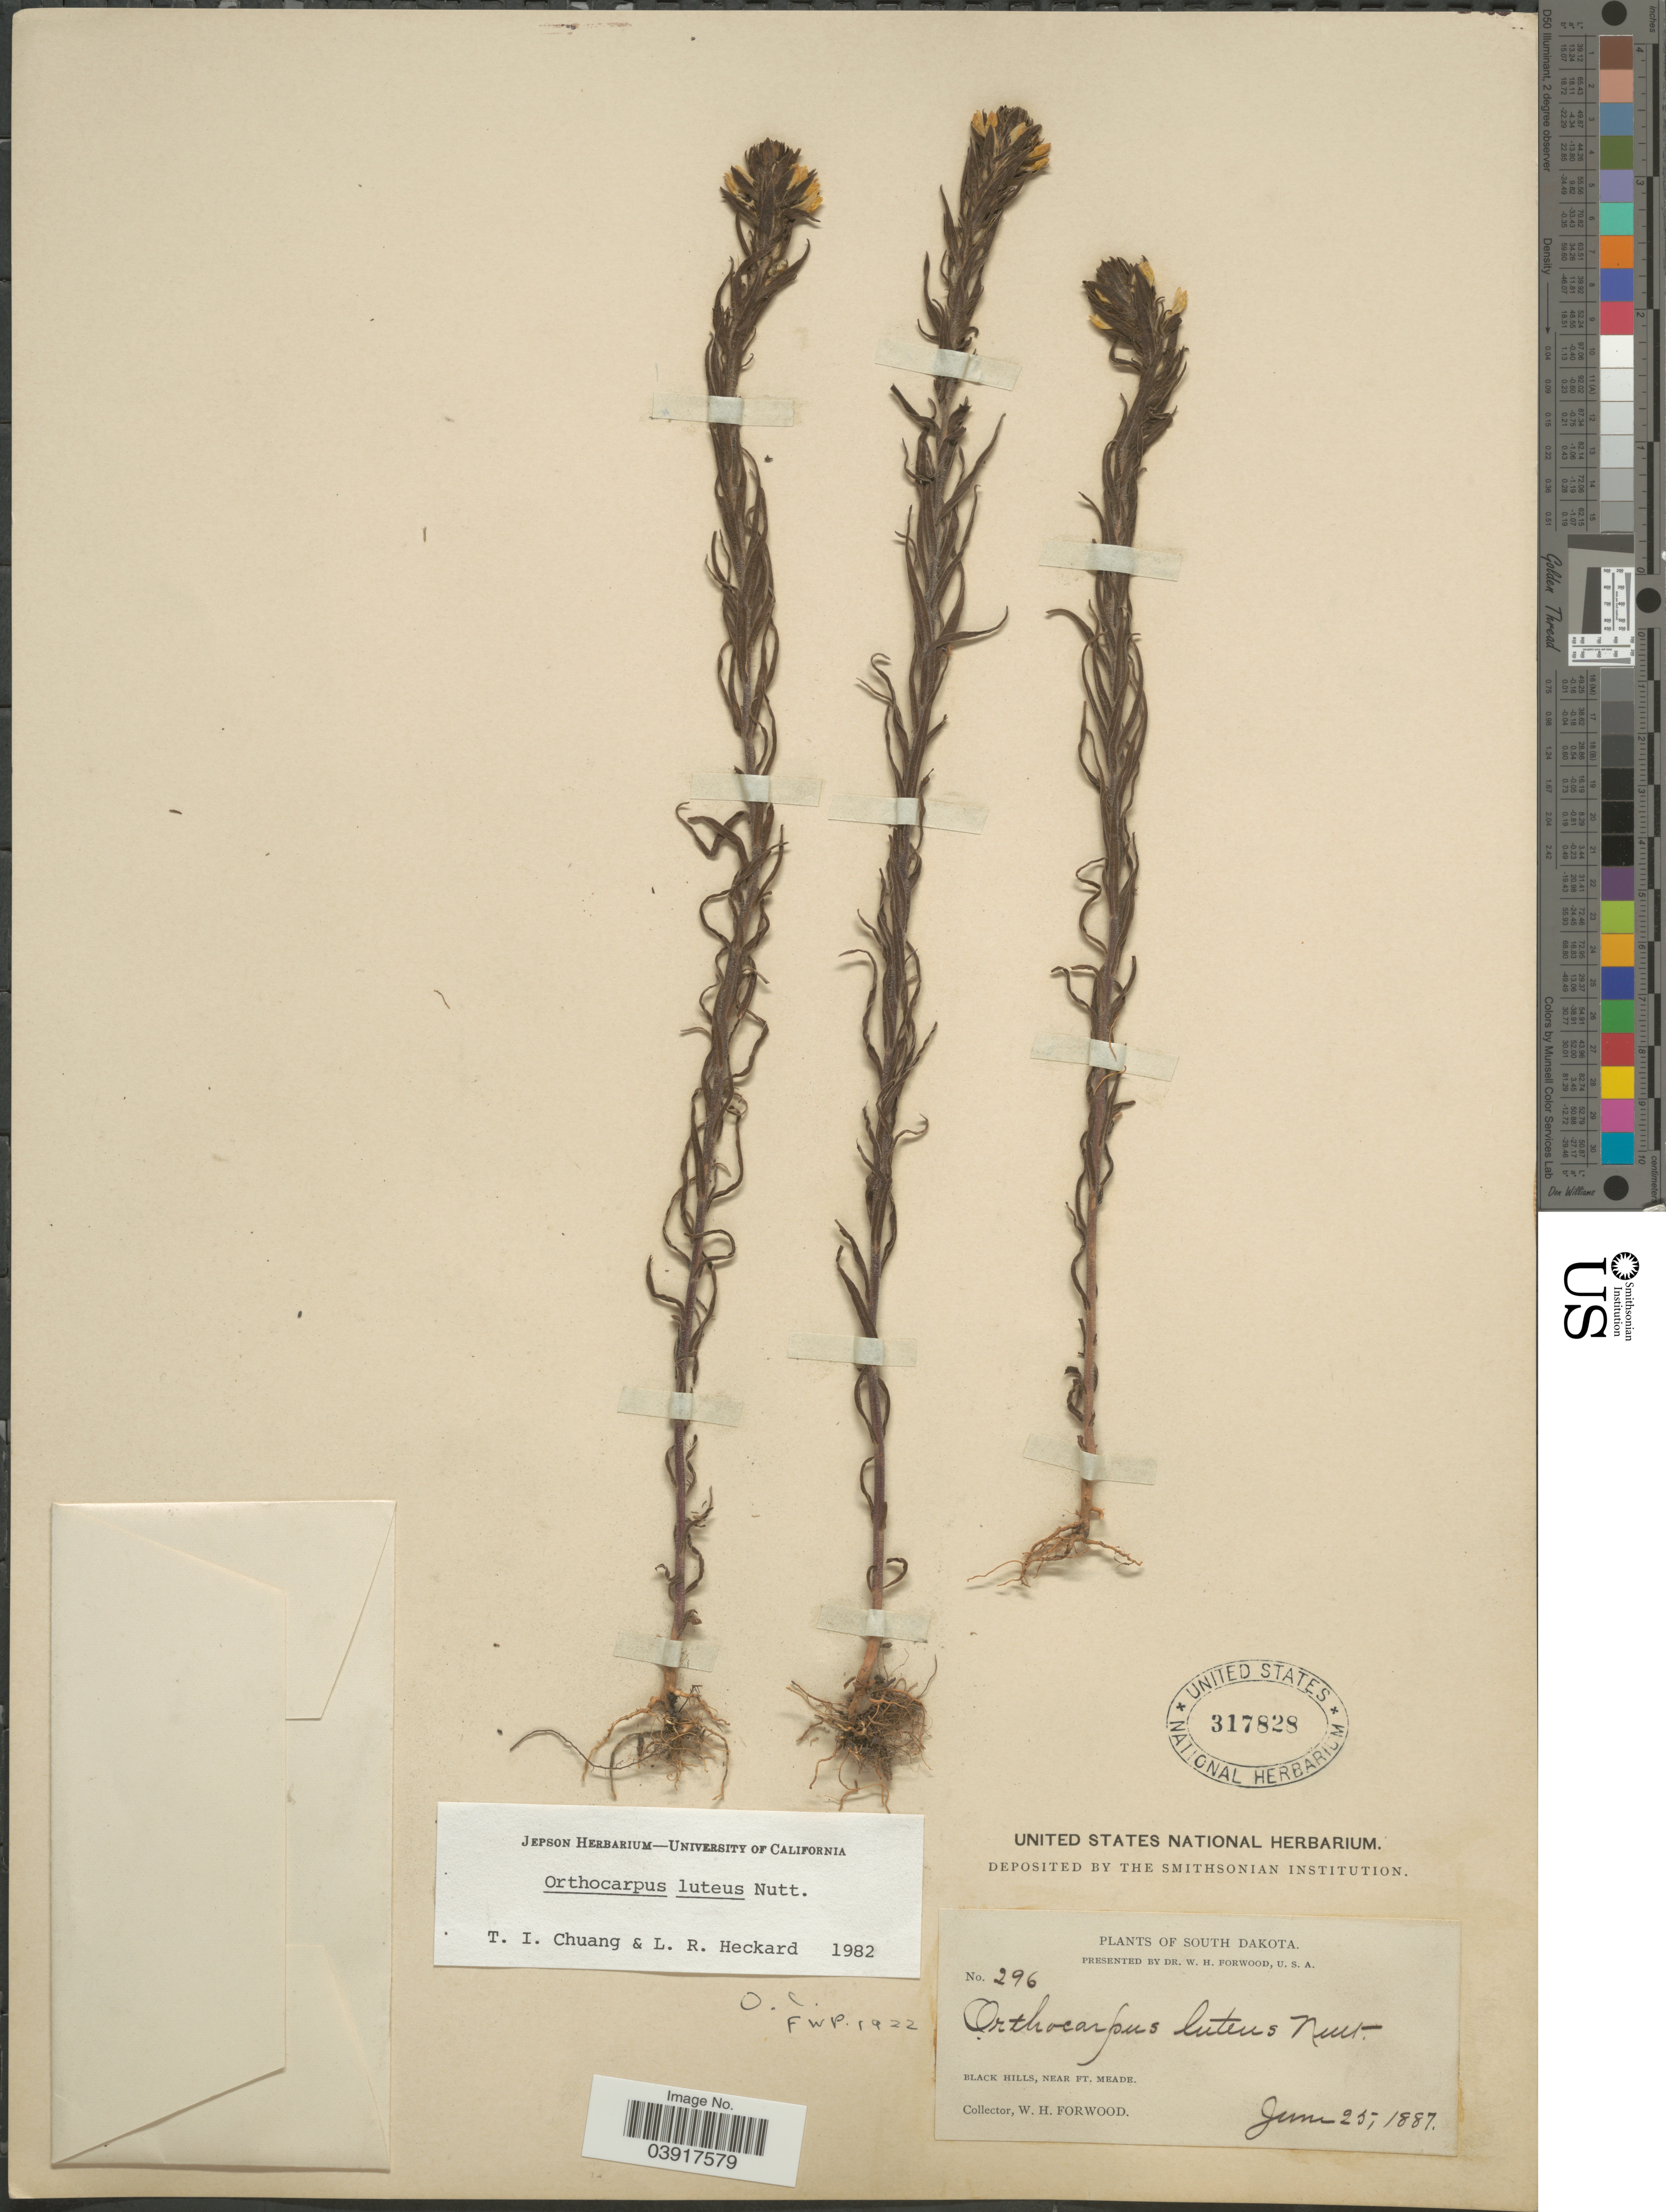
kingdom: Plantae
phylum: Tracheophyta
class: Magnoliopsida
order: Lamiales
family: Orobanchaceae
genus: Orthocarpus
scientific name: Orthocarpus luteus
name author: Nutt.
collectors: W. Forwood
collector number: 296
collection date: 1887-06-25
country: United States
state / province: South Dakota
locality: Black Hills, near Ft. Meade.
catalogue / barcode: US 317828